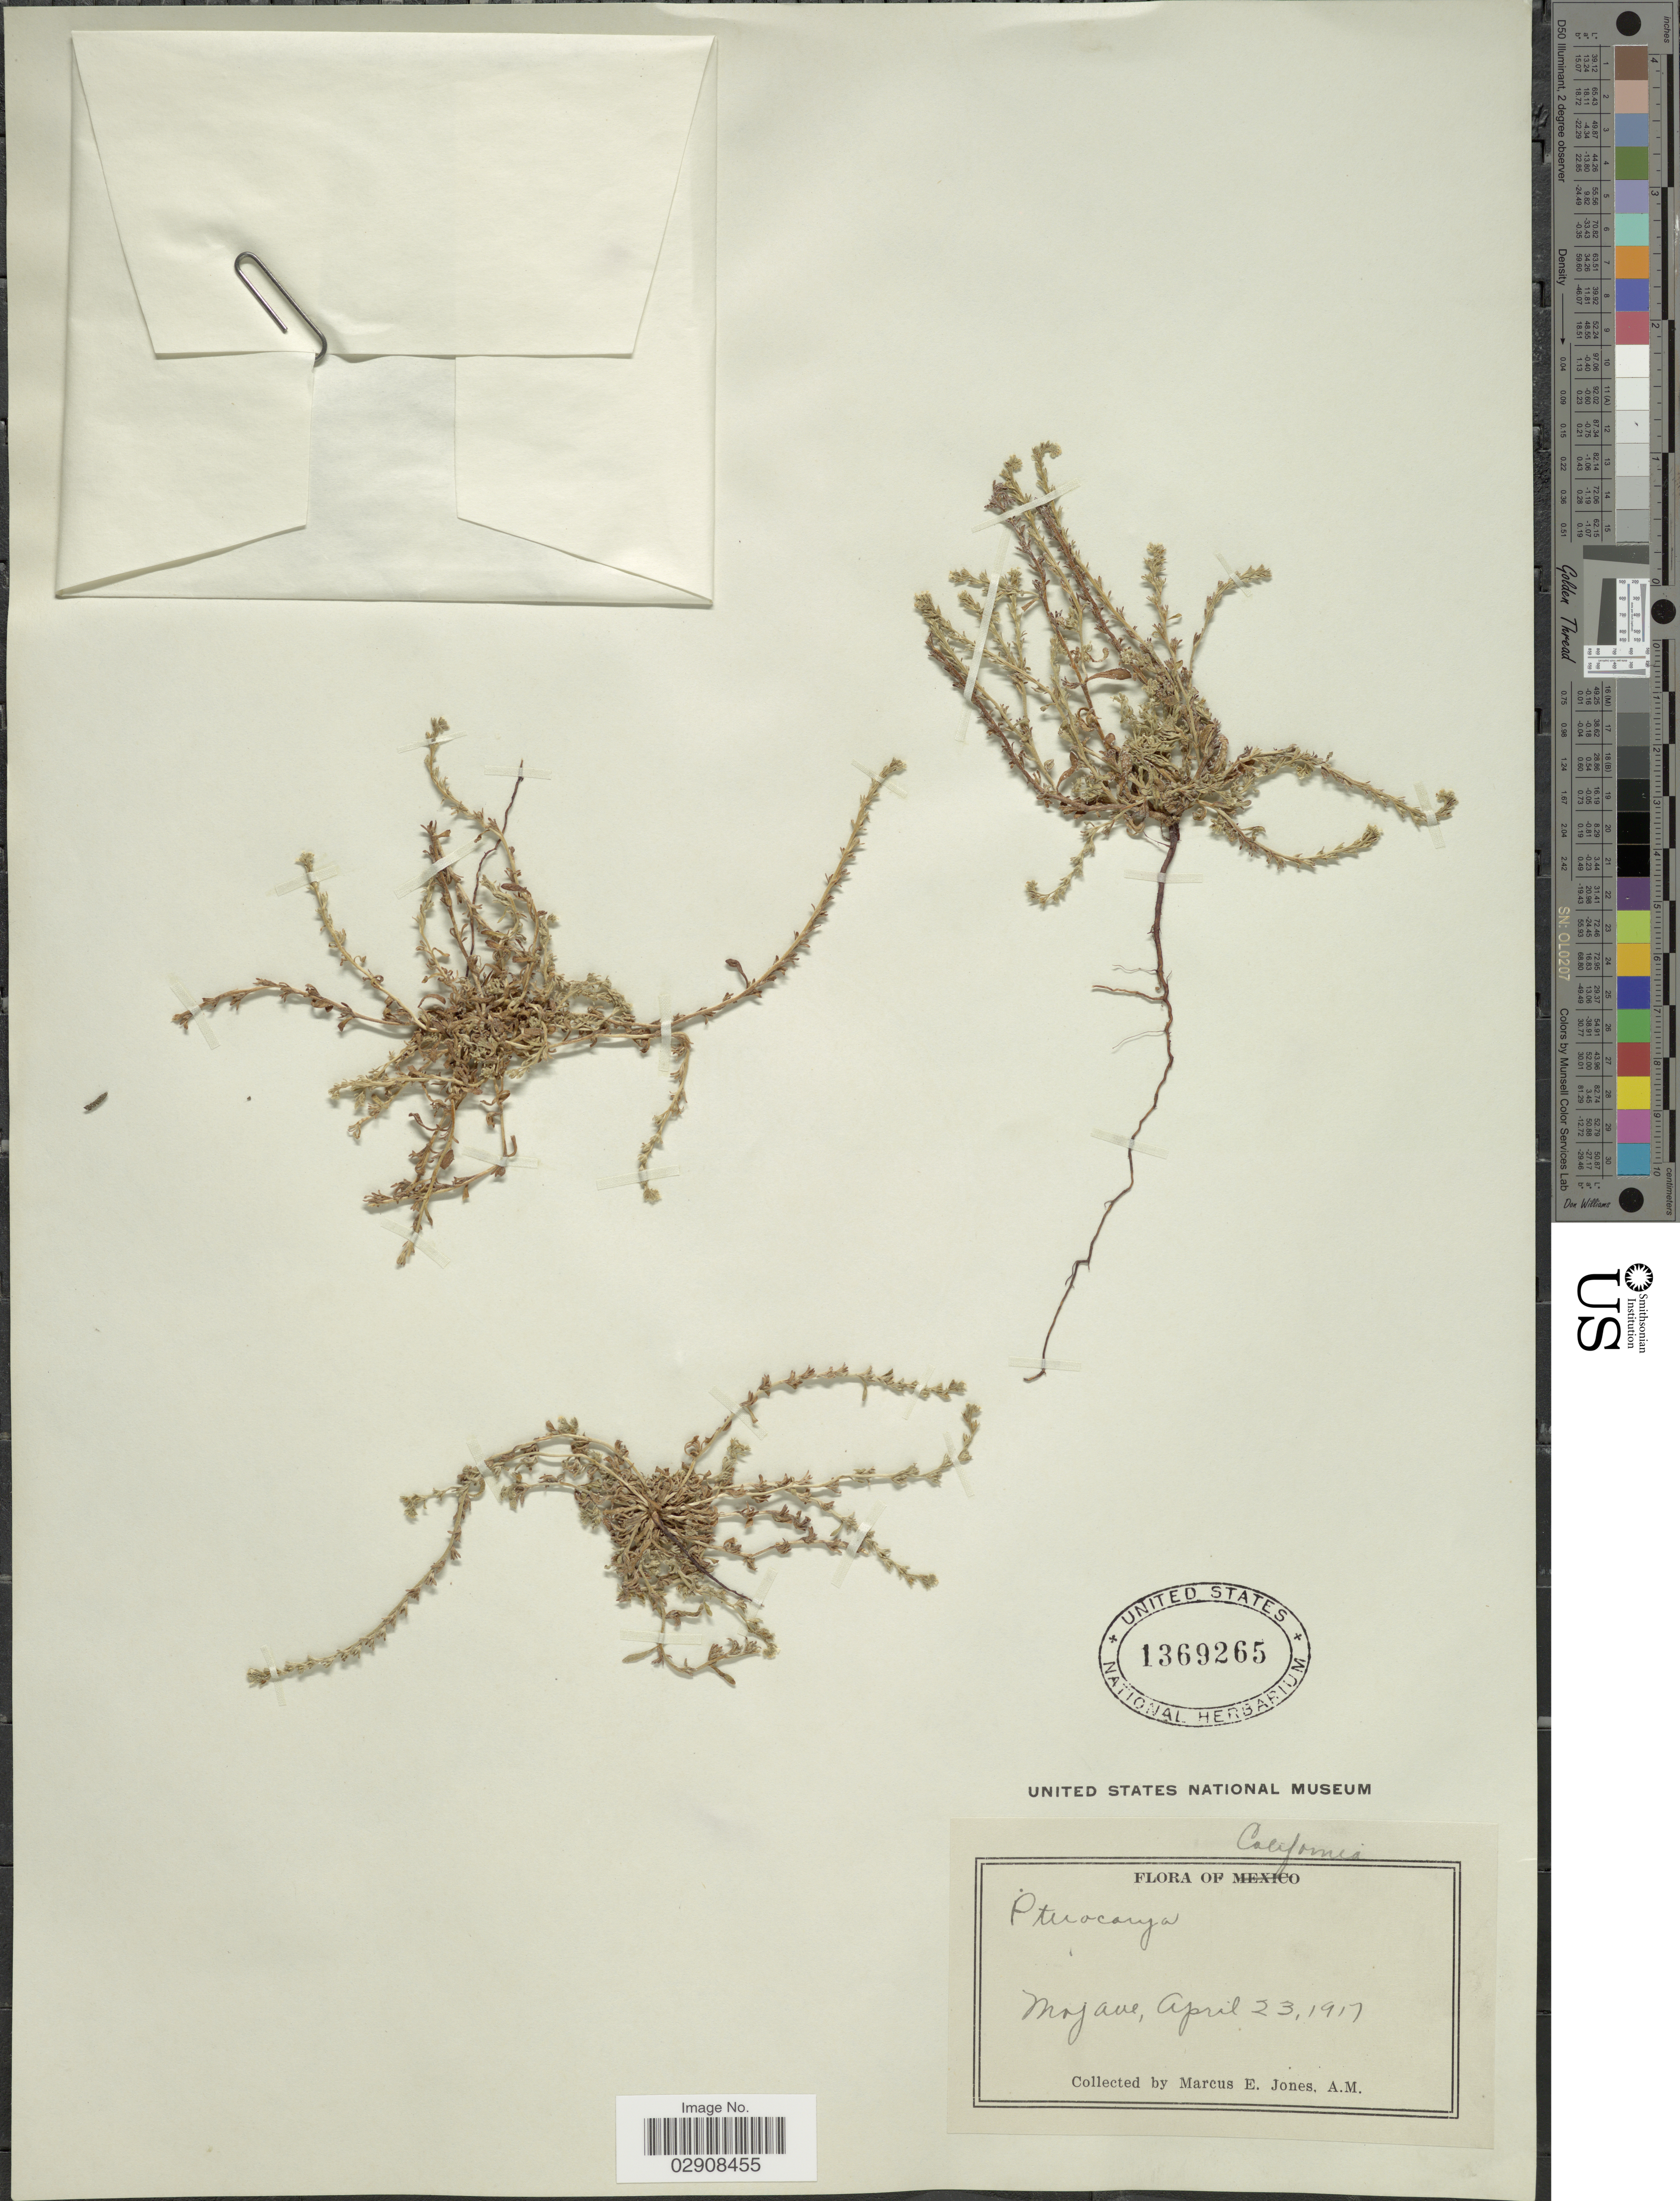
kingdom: Plantae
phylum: Tracheophyta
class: Magnoliopsida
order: Boraginales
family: Boraginaceae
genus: Cryptantha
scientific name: Cryptantha pterocarya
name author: (Torr.) Greene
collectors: M. E. Jones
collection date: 1917-04-23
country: United States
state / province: California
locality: Mojave.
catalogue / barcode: US 1396265